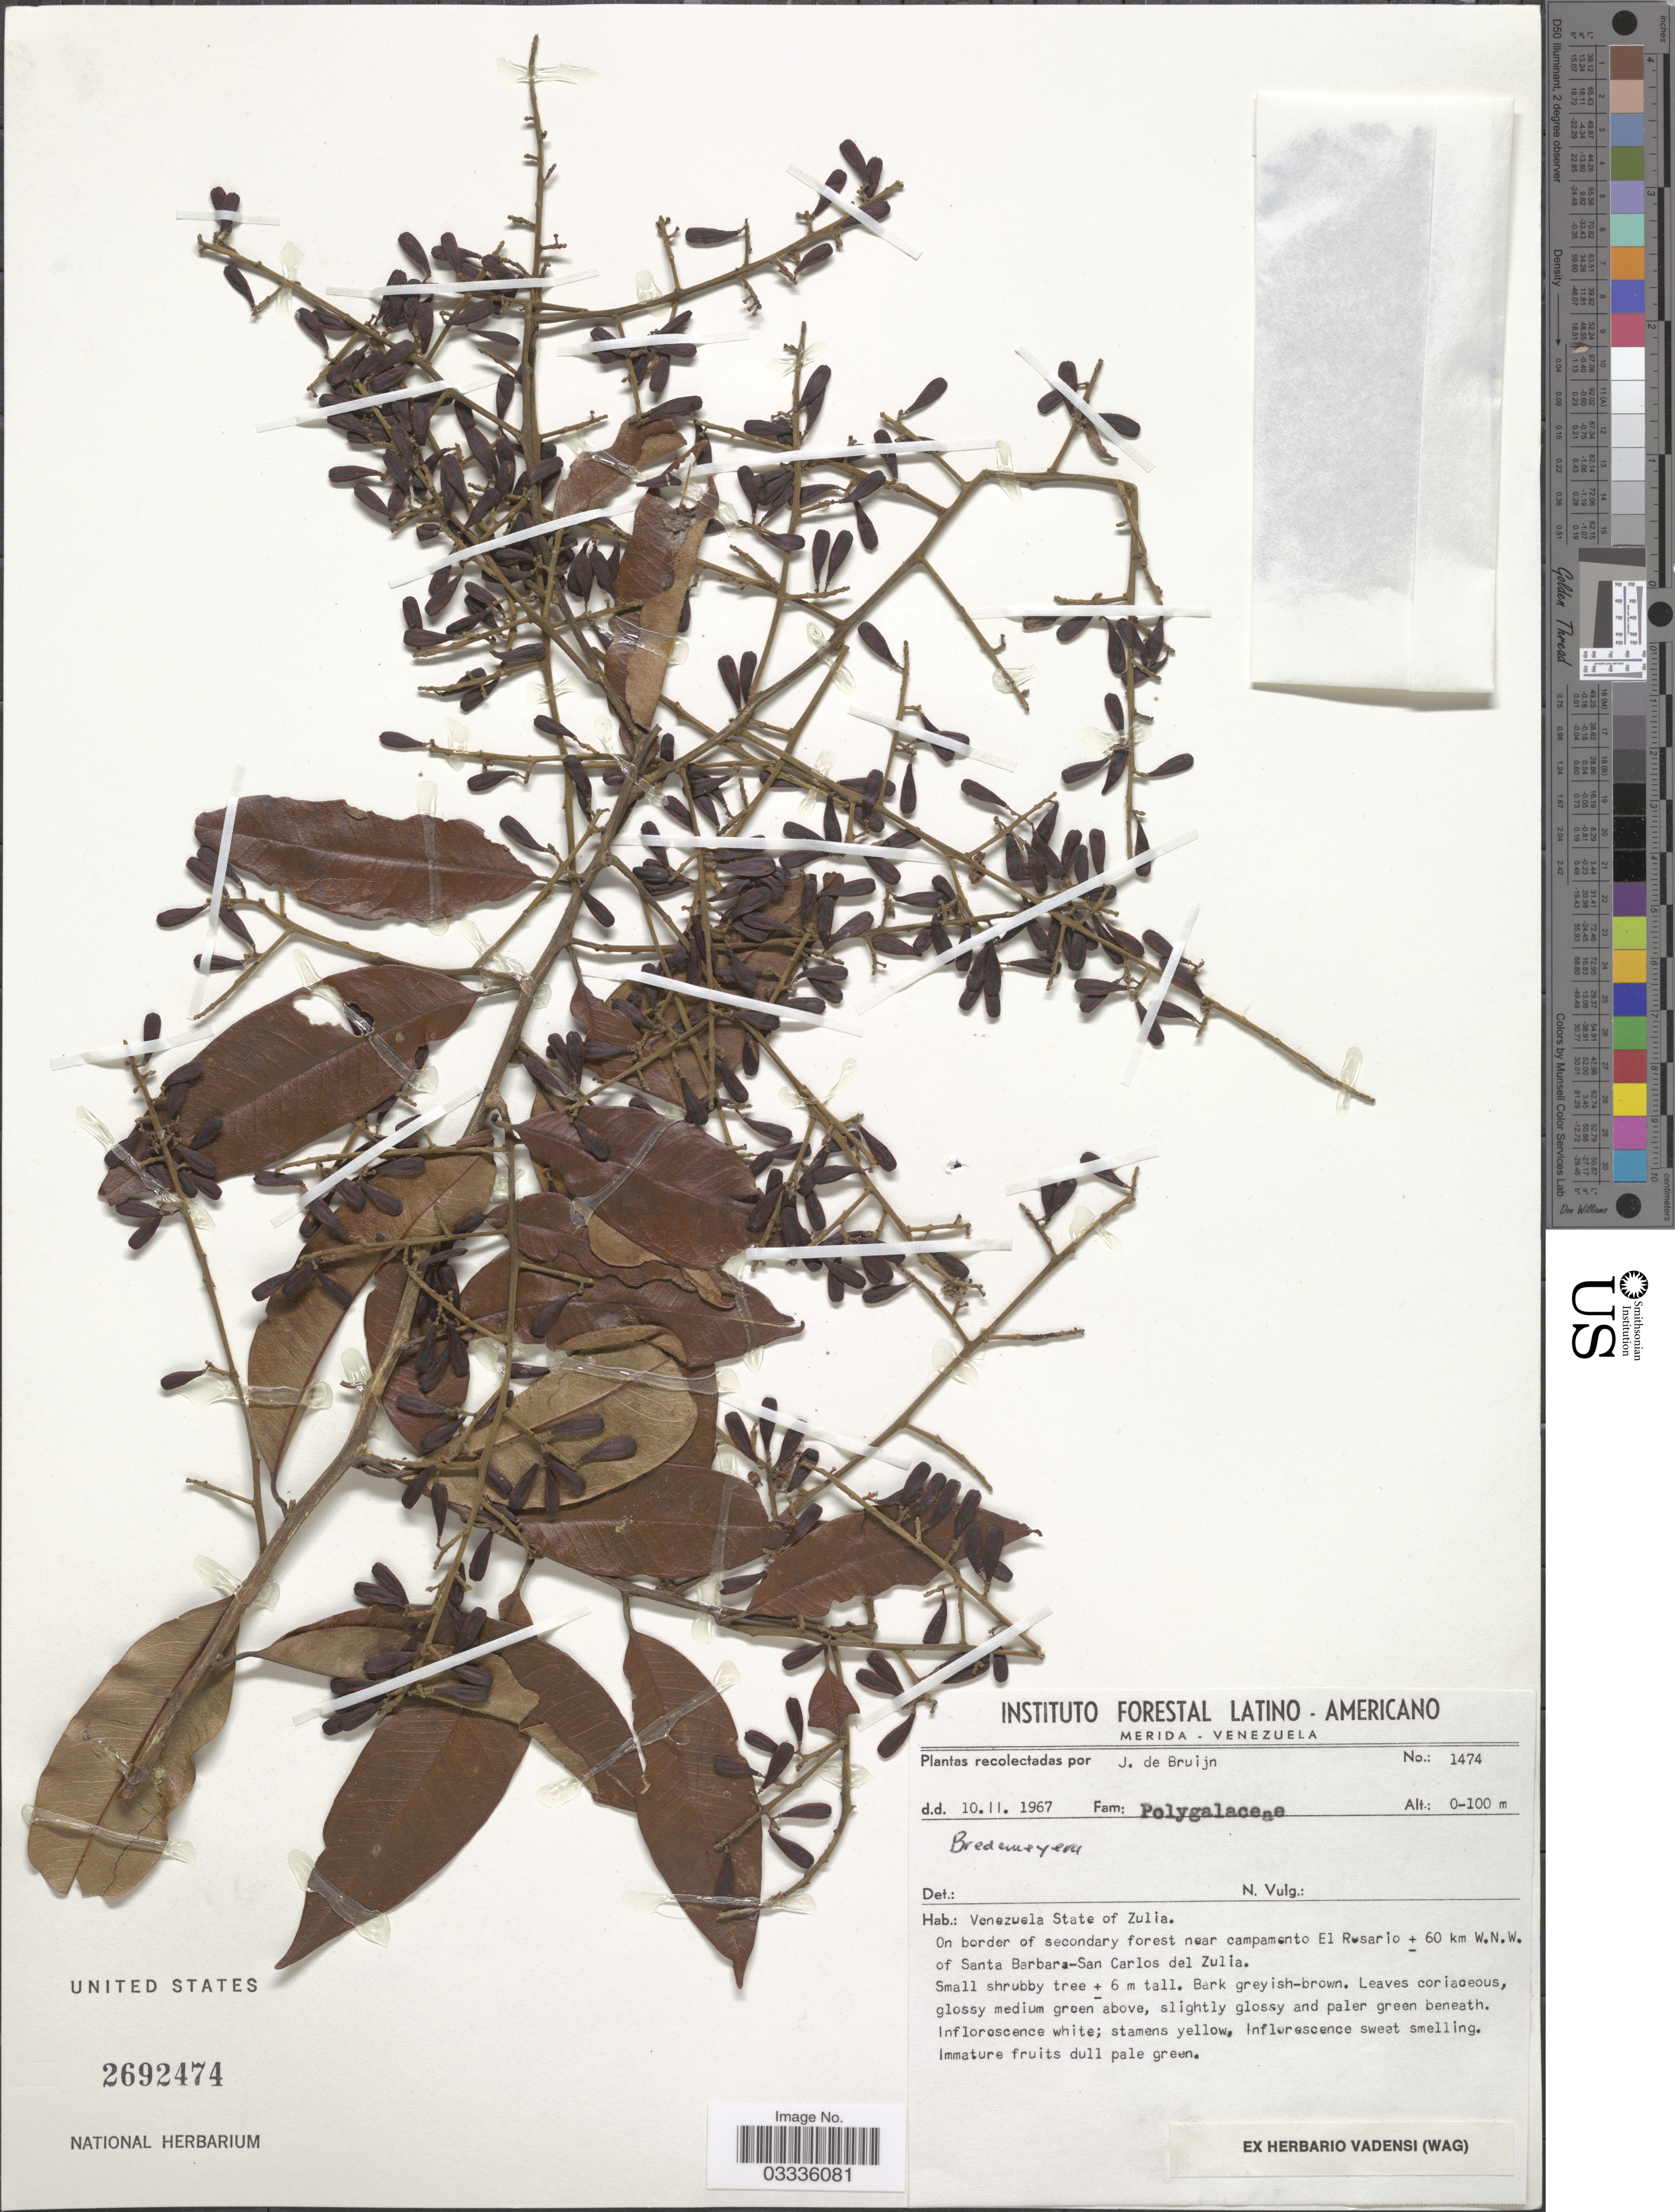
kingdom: Plantae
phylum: Tracheophyta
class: Magnoliopsida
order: Fabales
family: Polygalaceae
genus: Bredemeyera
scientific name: Bredemeyera sp.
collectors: J. Bruijn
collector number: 1474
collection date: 1967-11-10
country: Venezuela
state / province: Zulia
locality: On border of secondary forest near campamento El Rosario ± 60 km W.N.W. of Santa Barbara-San Carlos del Zulia.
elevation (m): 0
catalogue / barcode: US 2692474